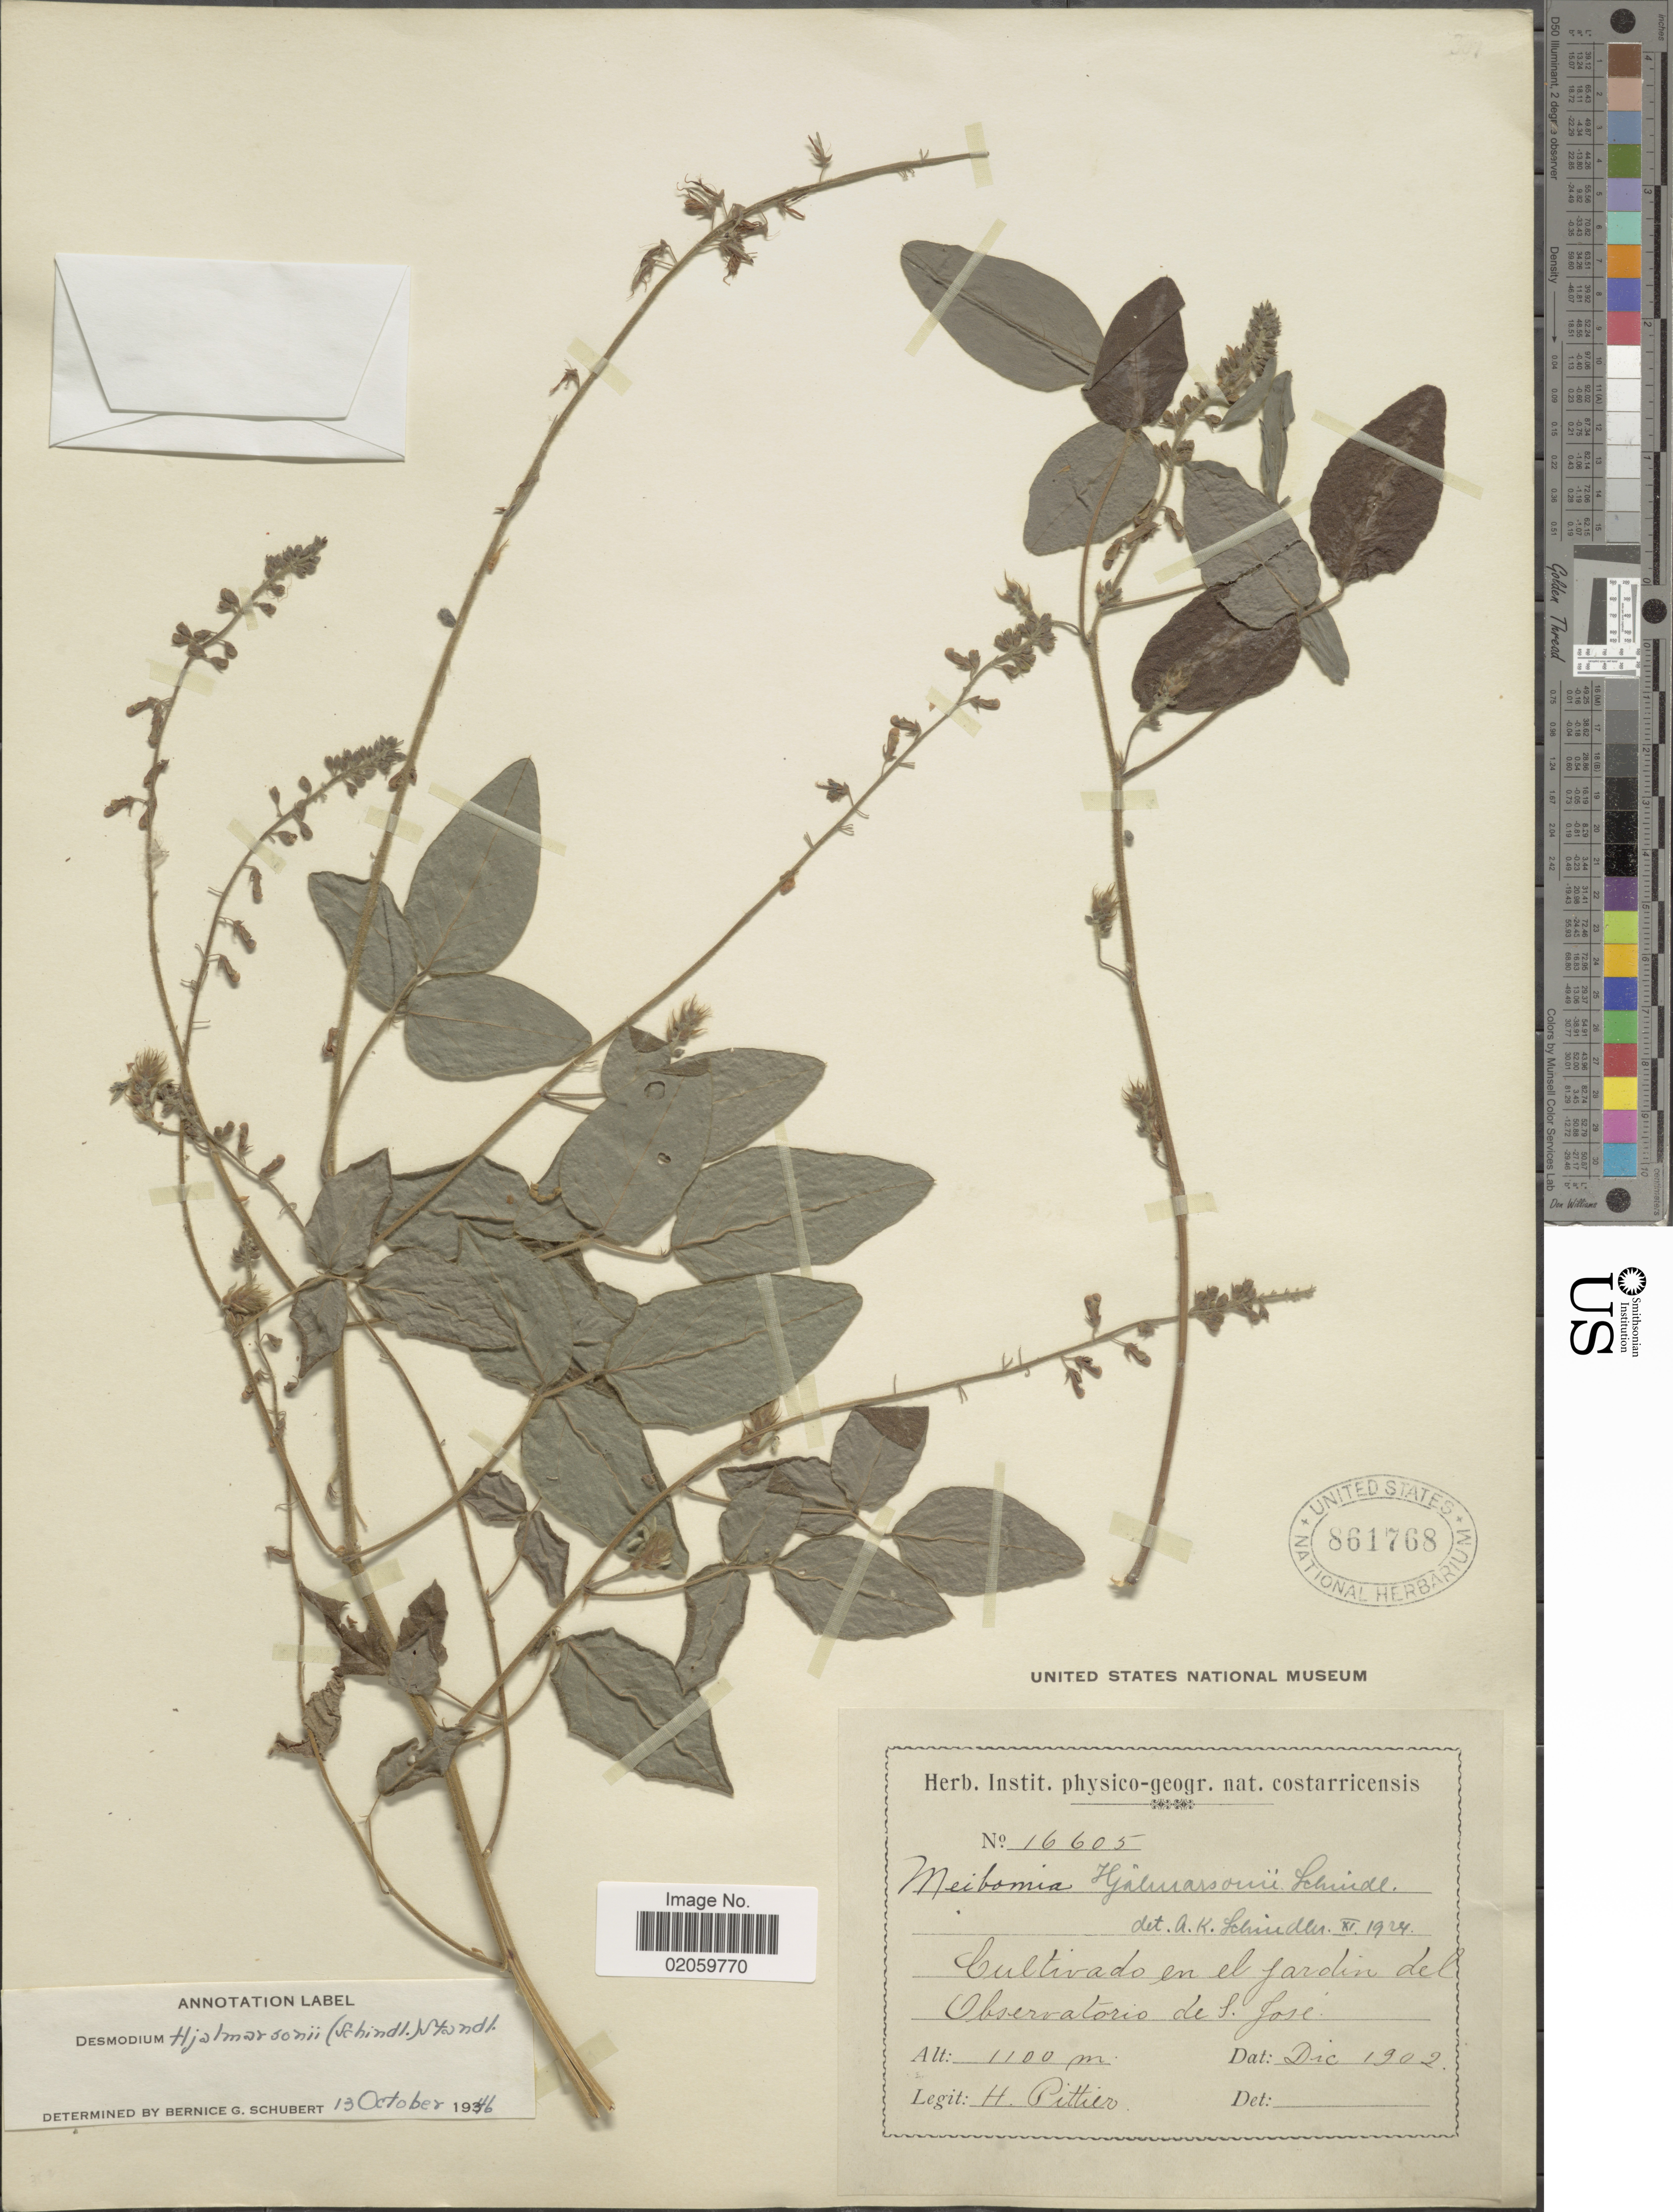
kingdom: Plantae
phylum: Tracheophyta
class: Magnoliopsida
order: Fabales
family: Fabaceae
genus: Desmodium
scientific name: Desmodium intortum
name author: (Mill.) Urb.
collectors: H. F. Pittier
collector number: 16605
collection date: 1902-12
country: Costa Rica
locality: Cultivado en el jardin del Observatorio de S. Jose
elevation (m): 1100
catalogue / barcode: US 861768